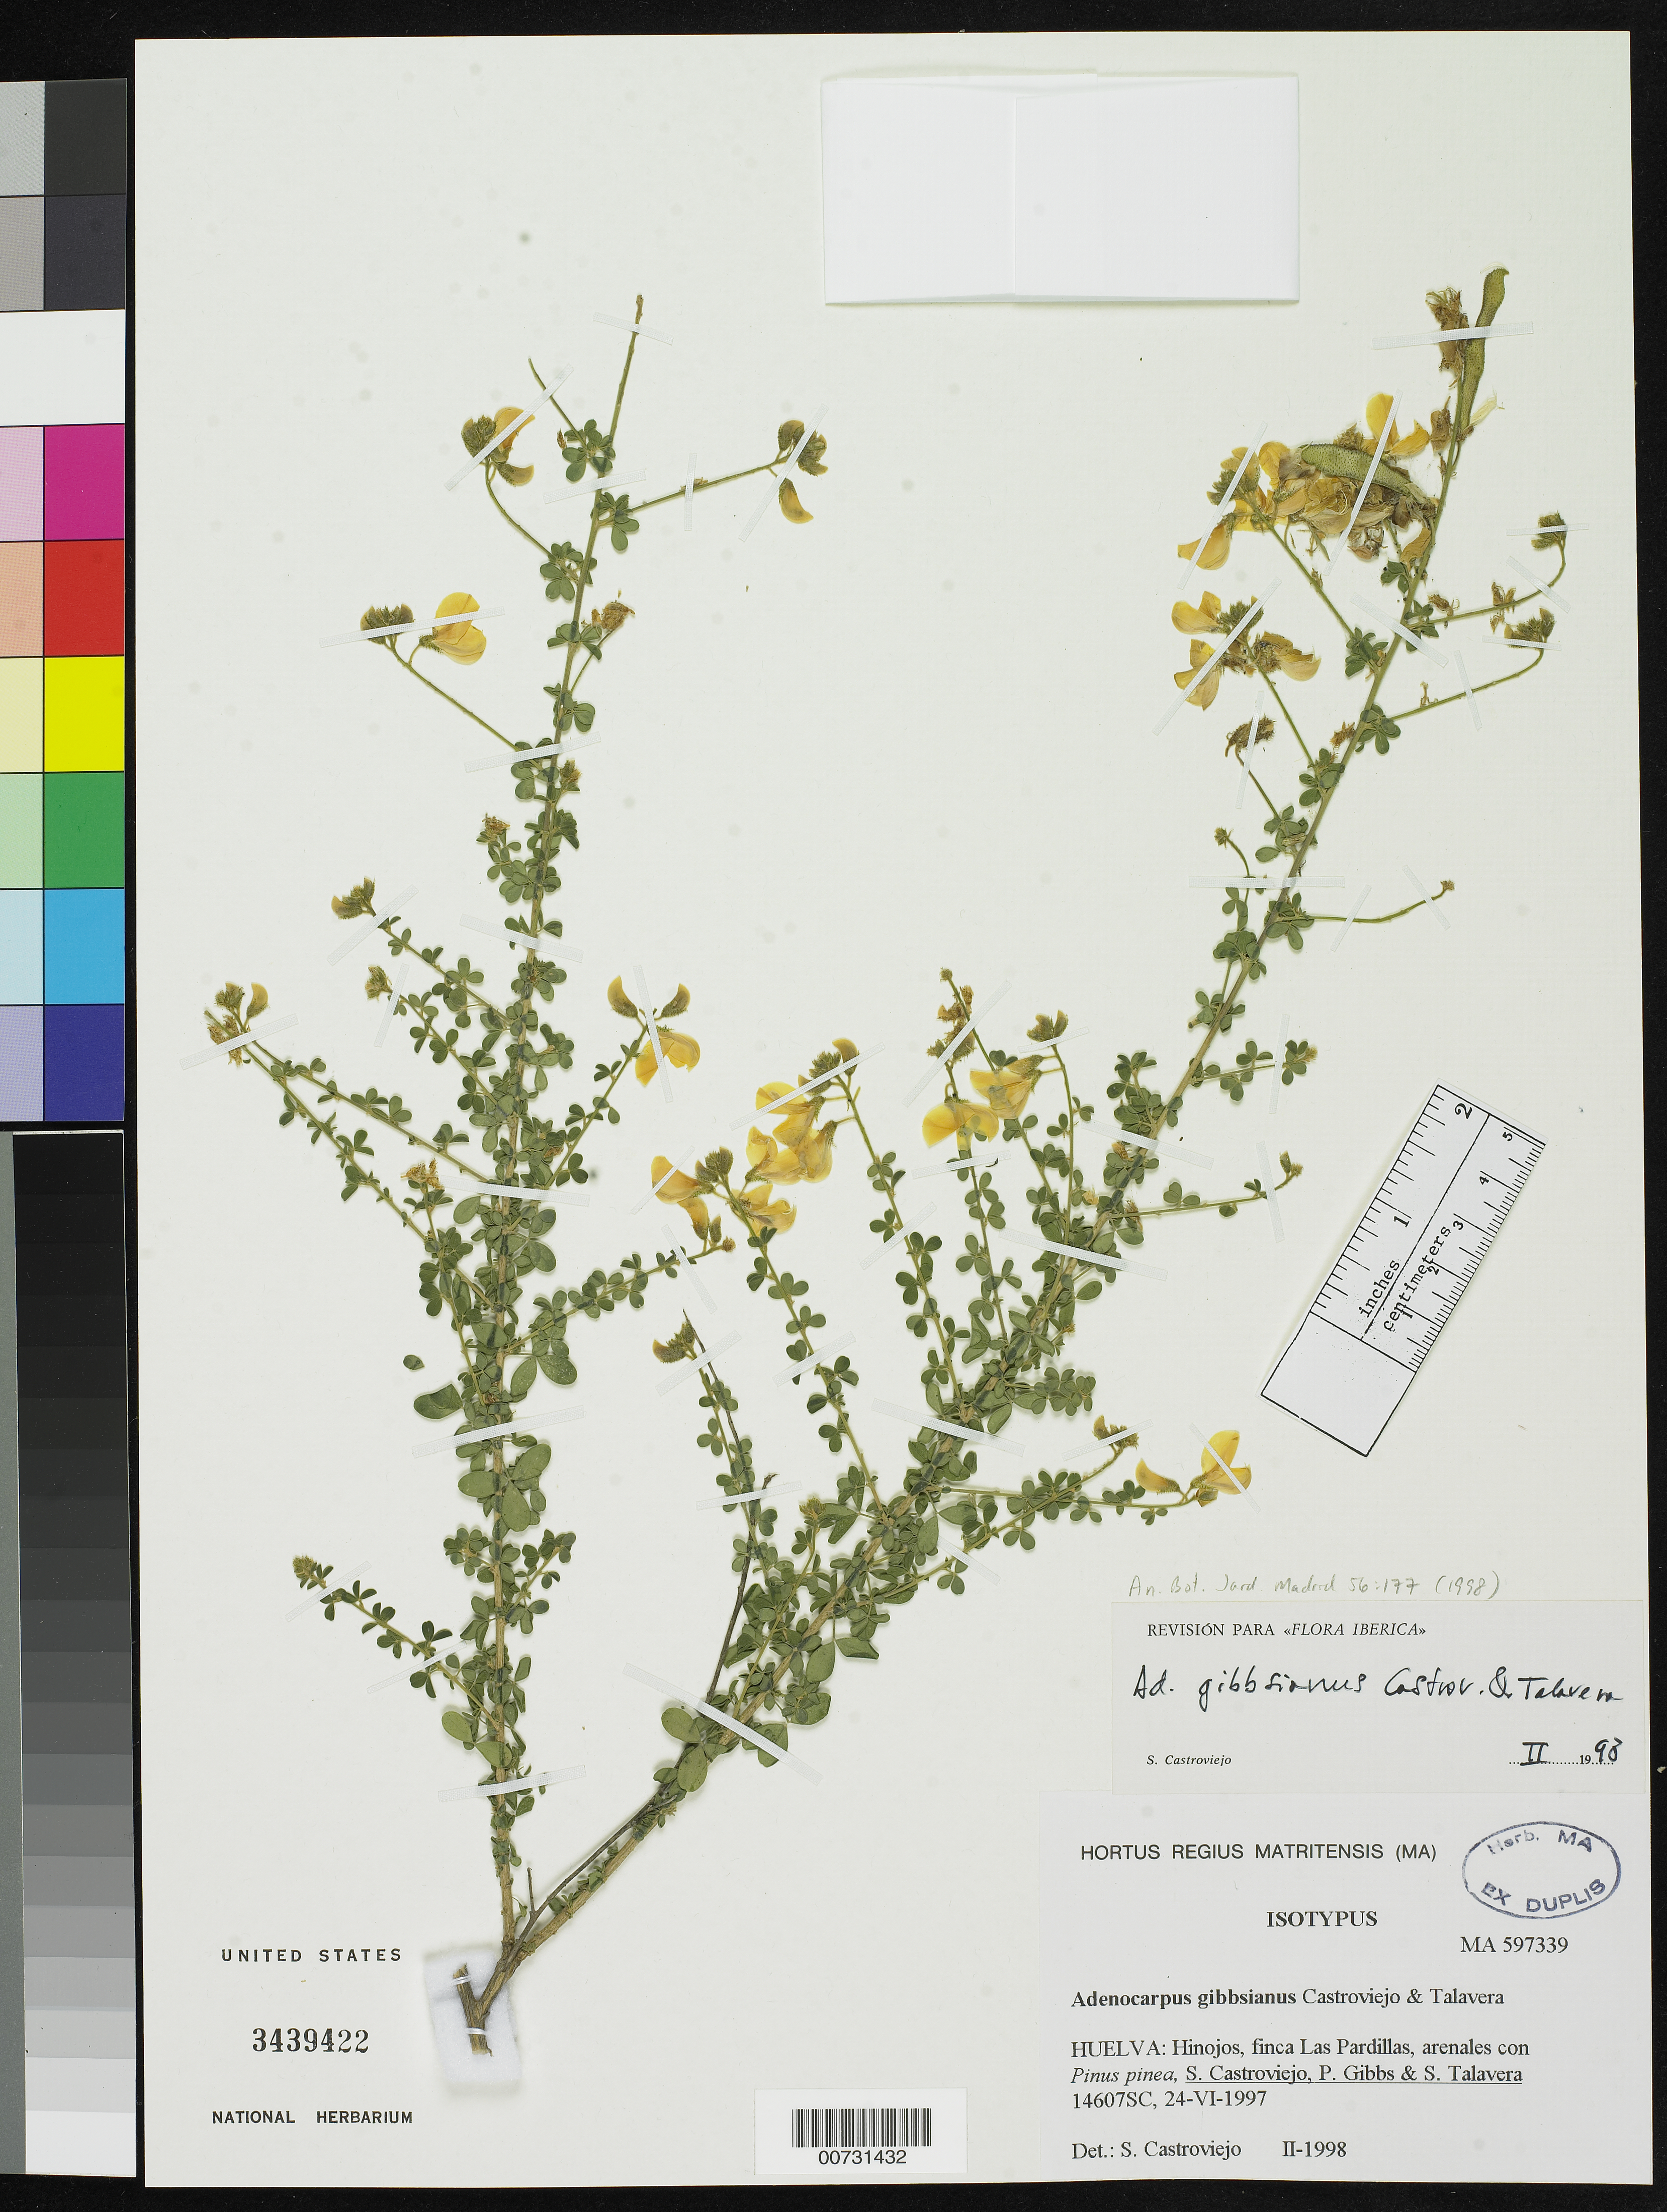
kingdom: Plantae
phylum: Tracheophyta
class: Magnoliopsida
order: Fabales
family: Fabaceae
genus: Adenocarpus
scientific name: Adenocarpus gibbsianus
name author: Castrov. & Talavera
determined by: Castroviejo, S.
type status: Isotype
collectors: S. Castroviejo, P. E. Gibbs & S. Talavera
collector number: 14607SC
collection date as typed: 24 Jun 1997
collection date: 1997-06-24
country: Spain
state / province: Andalucia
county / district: Huelva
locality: Huelva: Hinojos, finca Las Pardillas.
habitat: Arenales con Pinus pinea.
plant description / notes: Holotype at MA.; MA 597339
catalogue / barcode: US 3439422